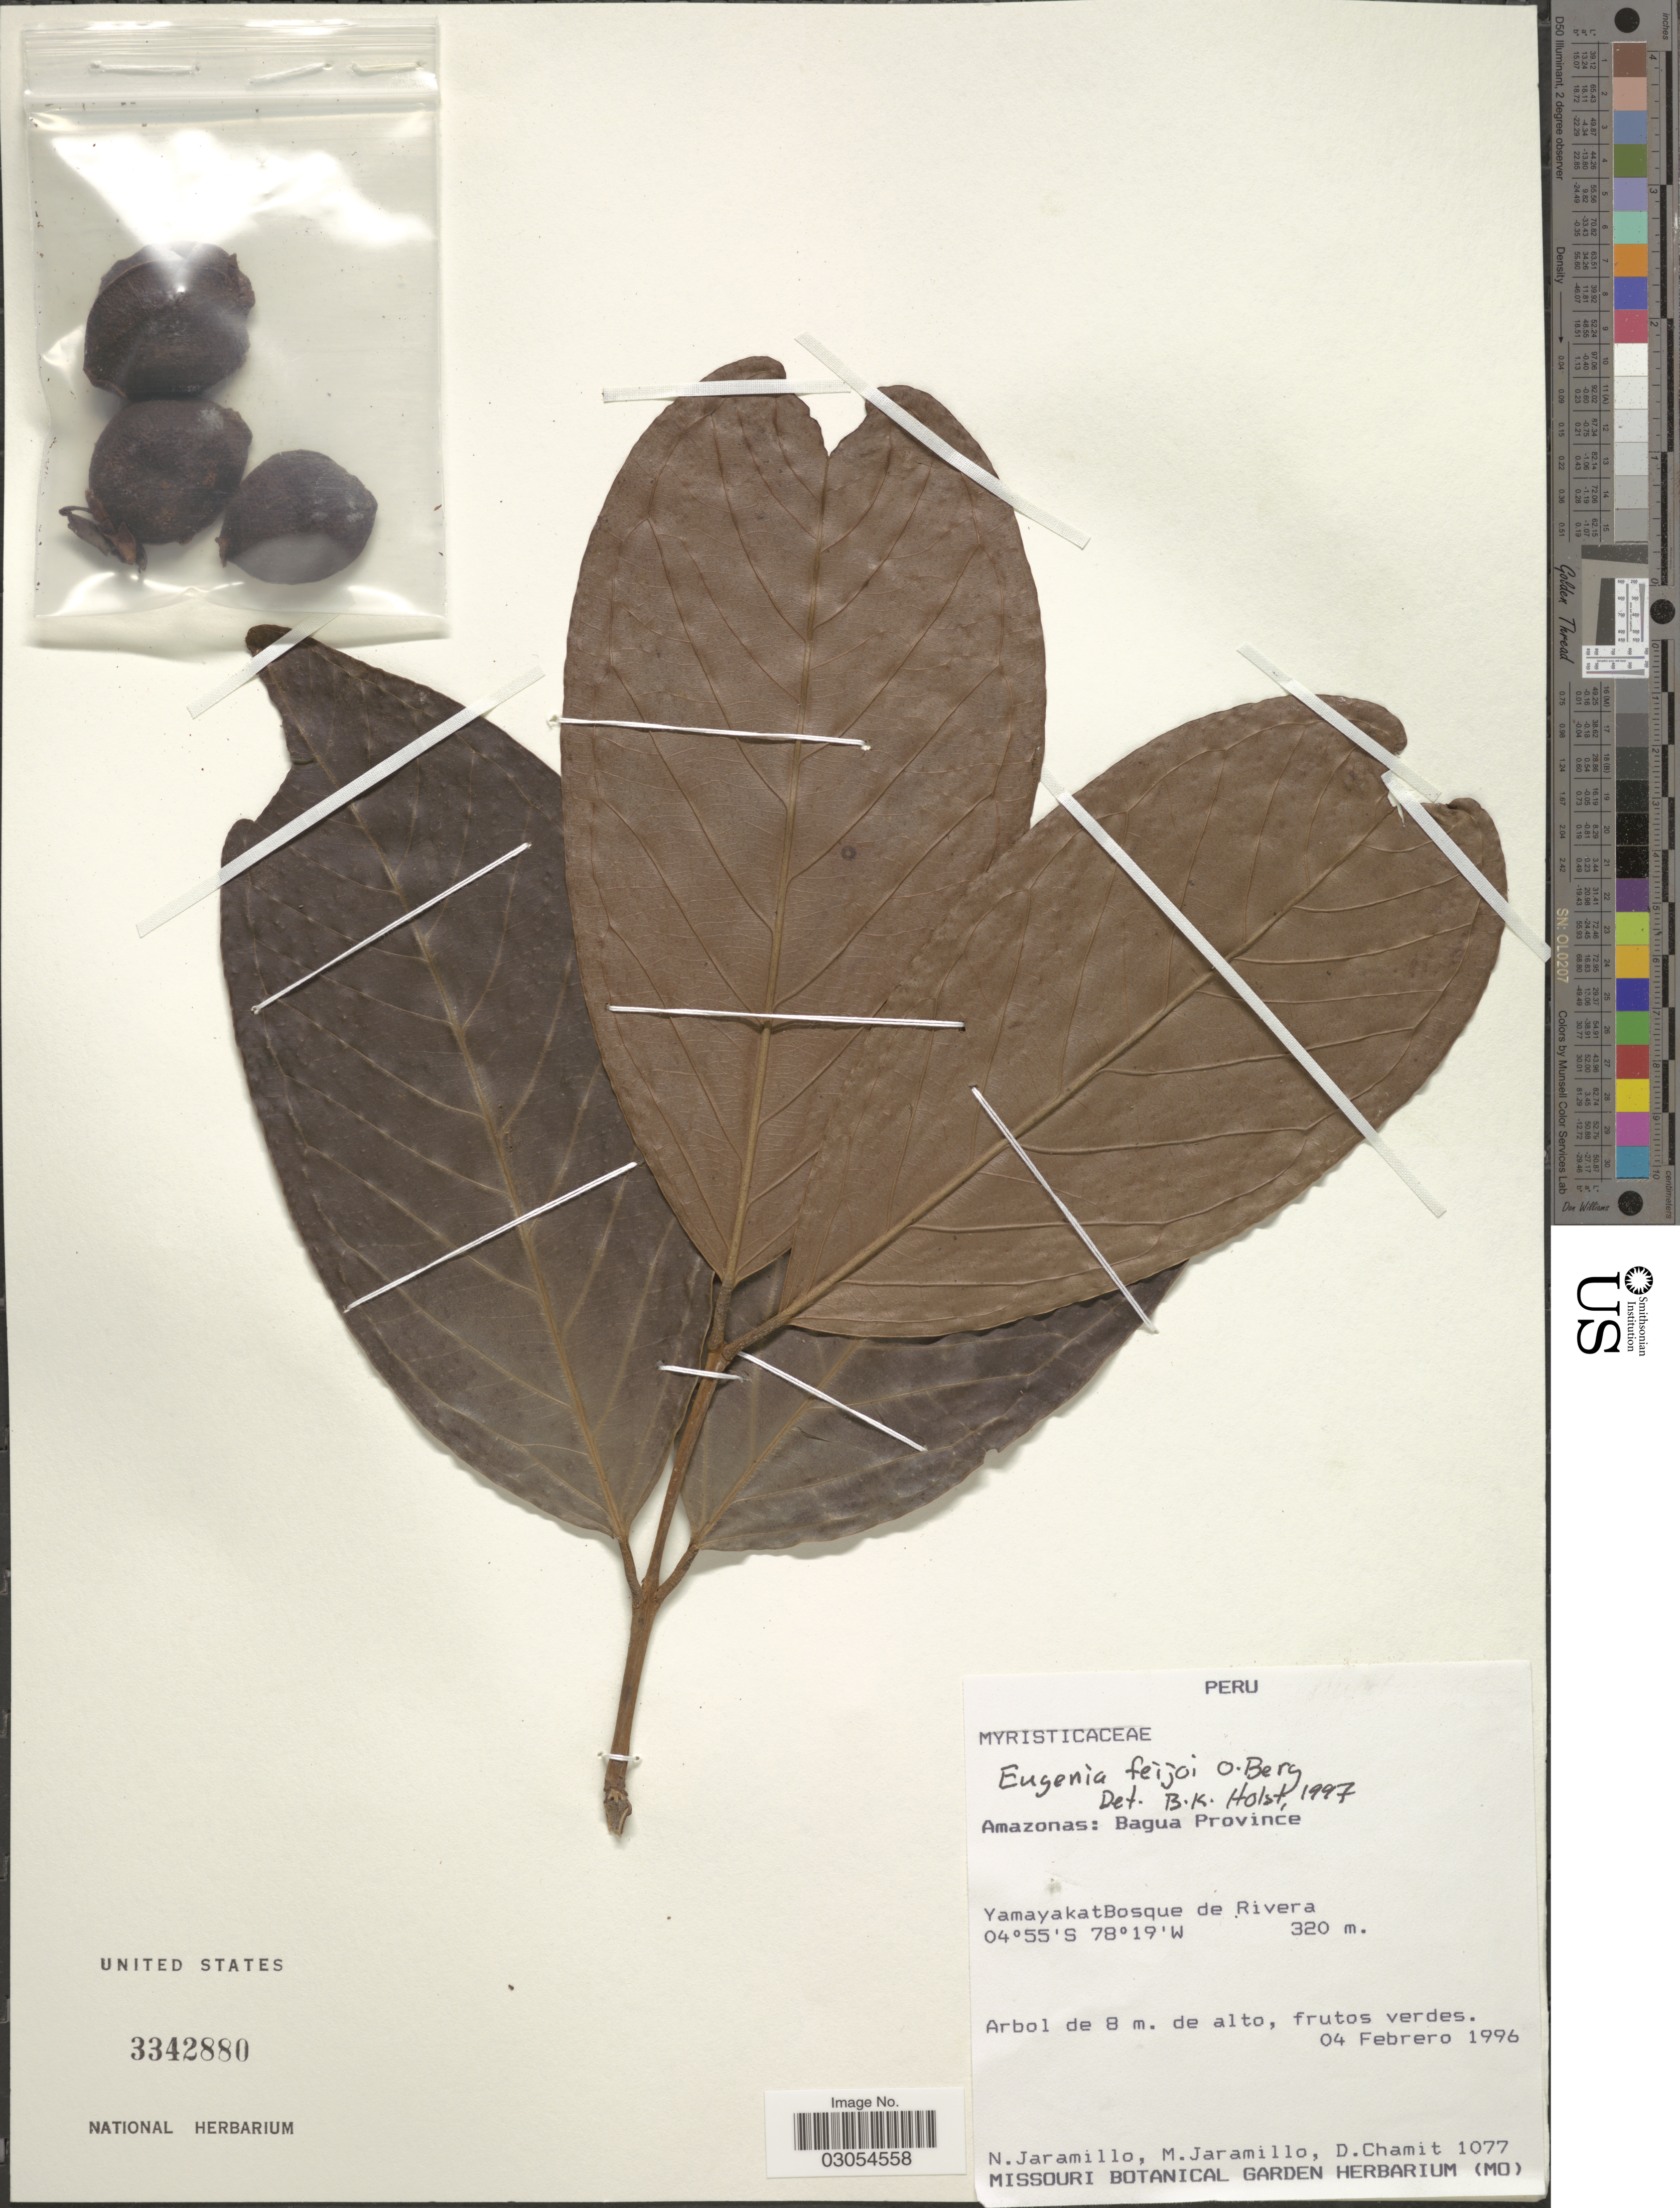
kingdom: Plantae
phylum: Tracheophyta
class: Magnoliopsida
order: Myrtales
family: Myrtaceae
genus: Eugenia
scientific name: Eugenia moschata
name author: (Aubl.) Nied. ex Durand & B.D. Jacks.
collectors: N. Jaramillo, M. Jaramillo & D. Chamit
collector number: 1077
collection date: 1996-02-04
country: Peru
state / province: Amazonas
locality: Bagua Province. Yamayakat Bosque de Rivera.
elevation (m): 320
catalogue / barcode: US 3342880